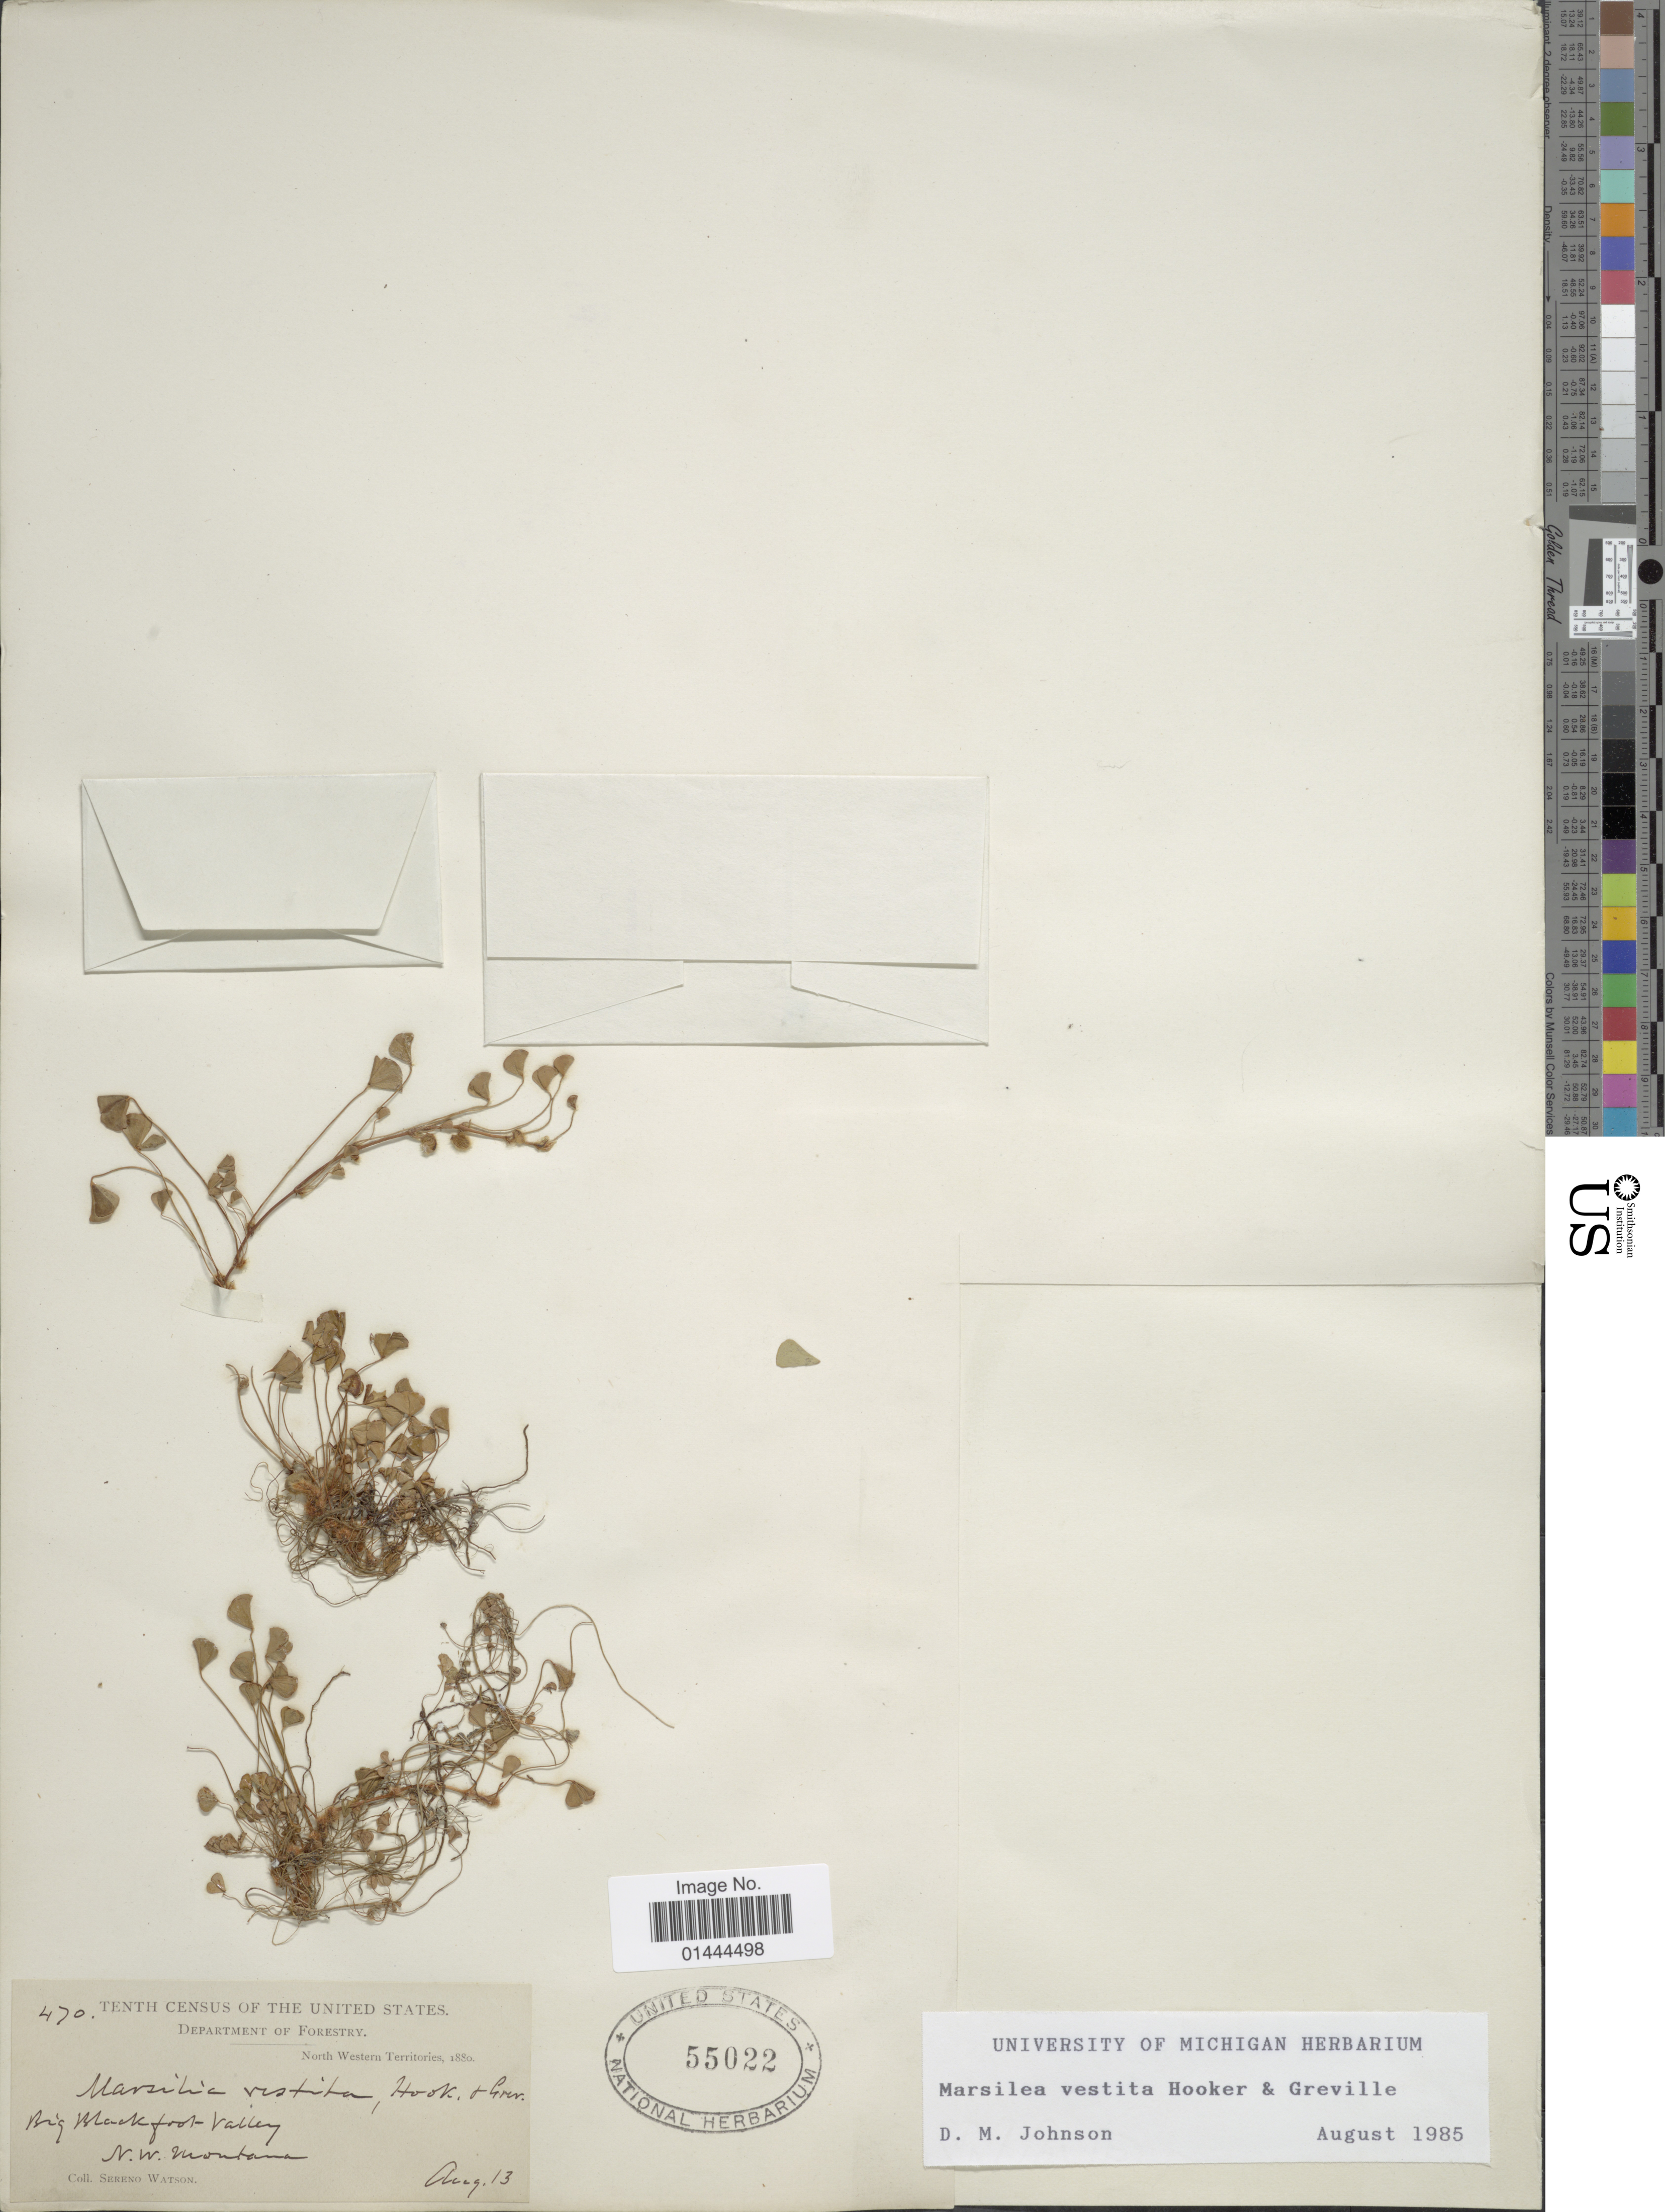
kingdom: Plantae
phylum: Tracheophyta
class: Polypodiopsida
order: Salviniales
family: Marsileaceae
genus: Marsilea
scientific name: Marsilea vestita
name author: Hook. & Grev.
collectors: S. Watson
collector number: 470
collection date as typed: Transcribed d/m/y: /8/13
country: United States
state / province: Montana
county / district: Missoula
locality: Big Blackfoot Valley, NW Montana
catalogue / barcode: US 55022